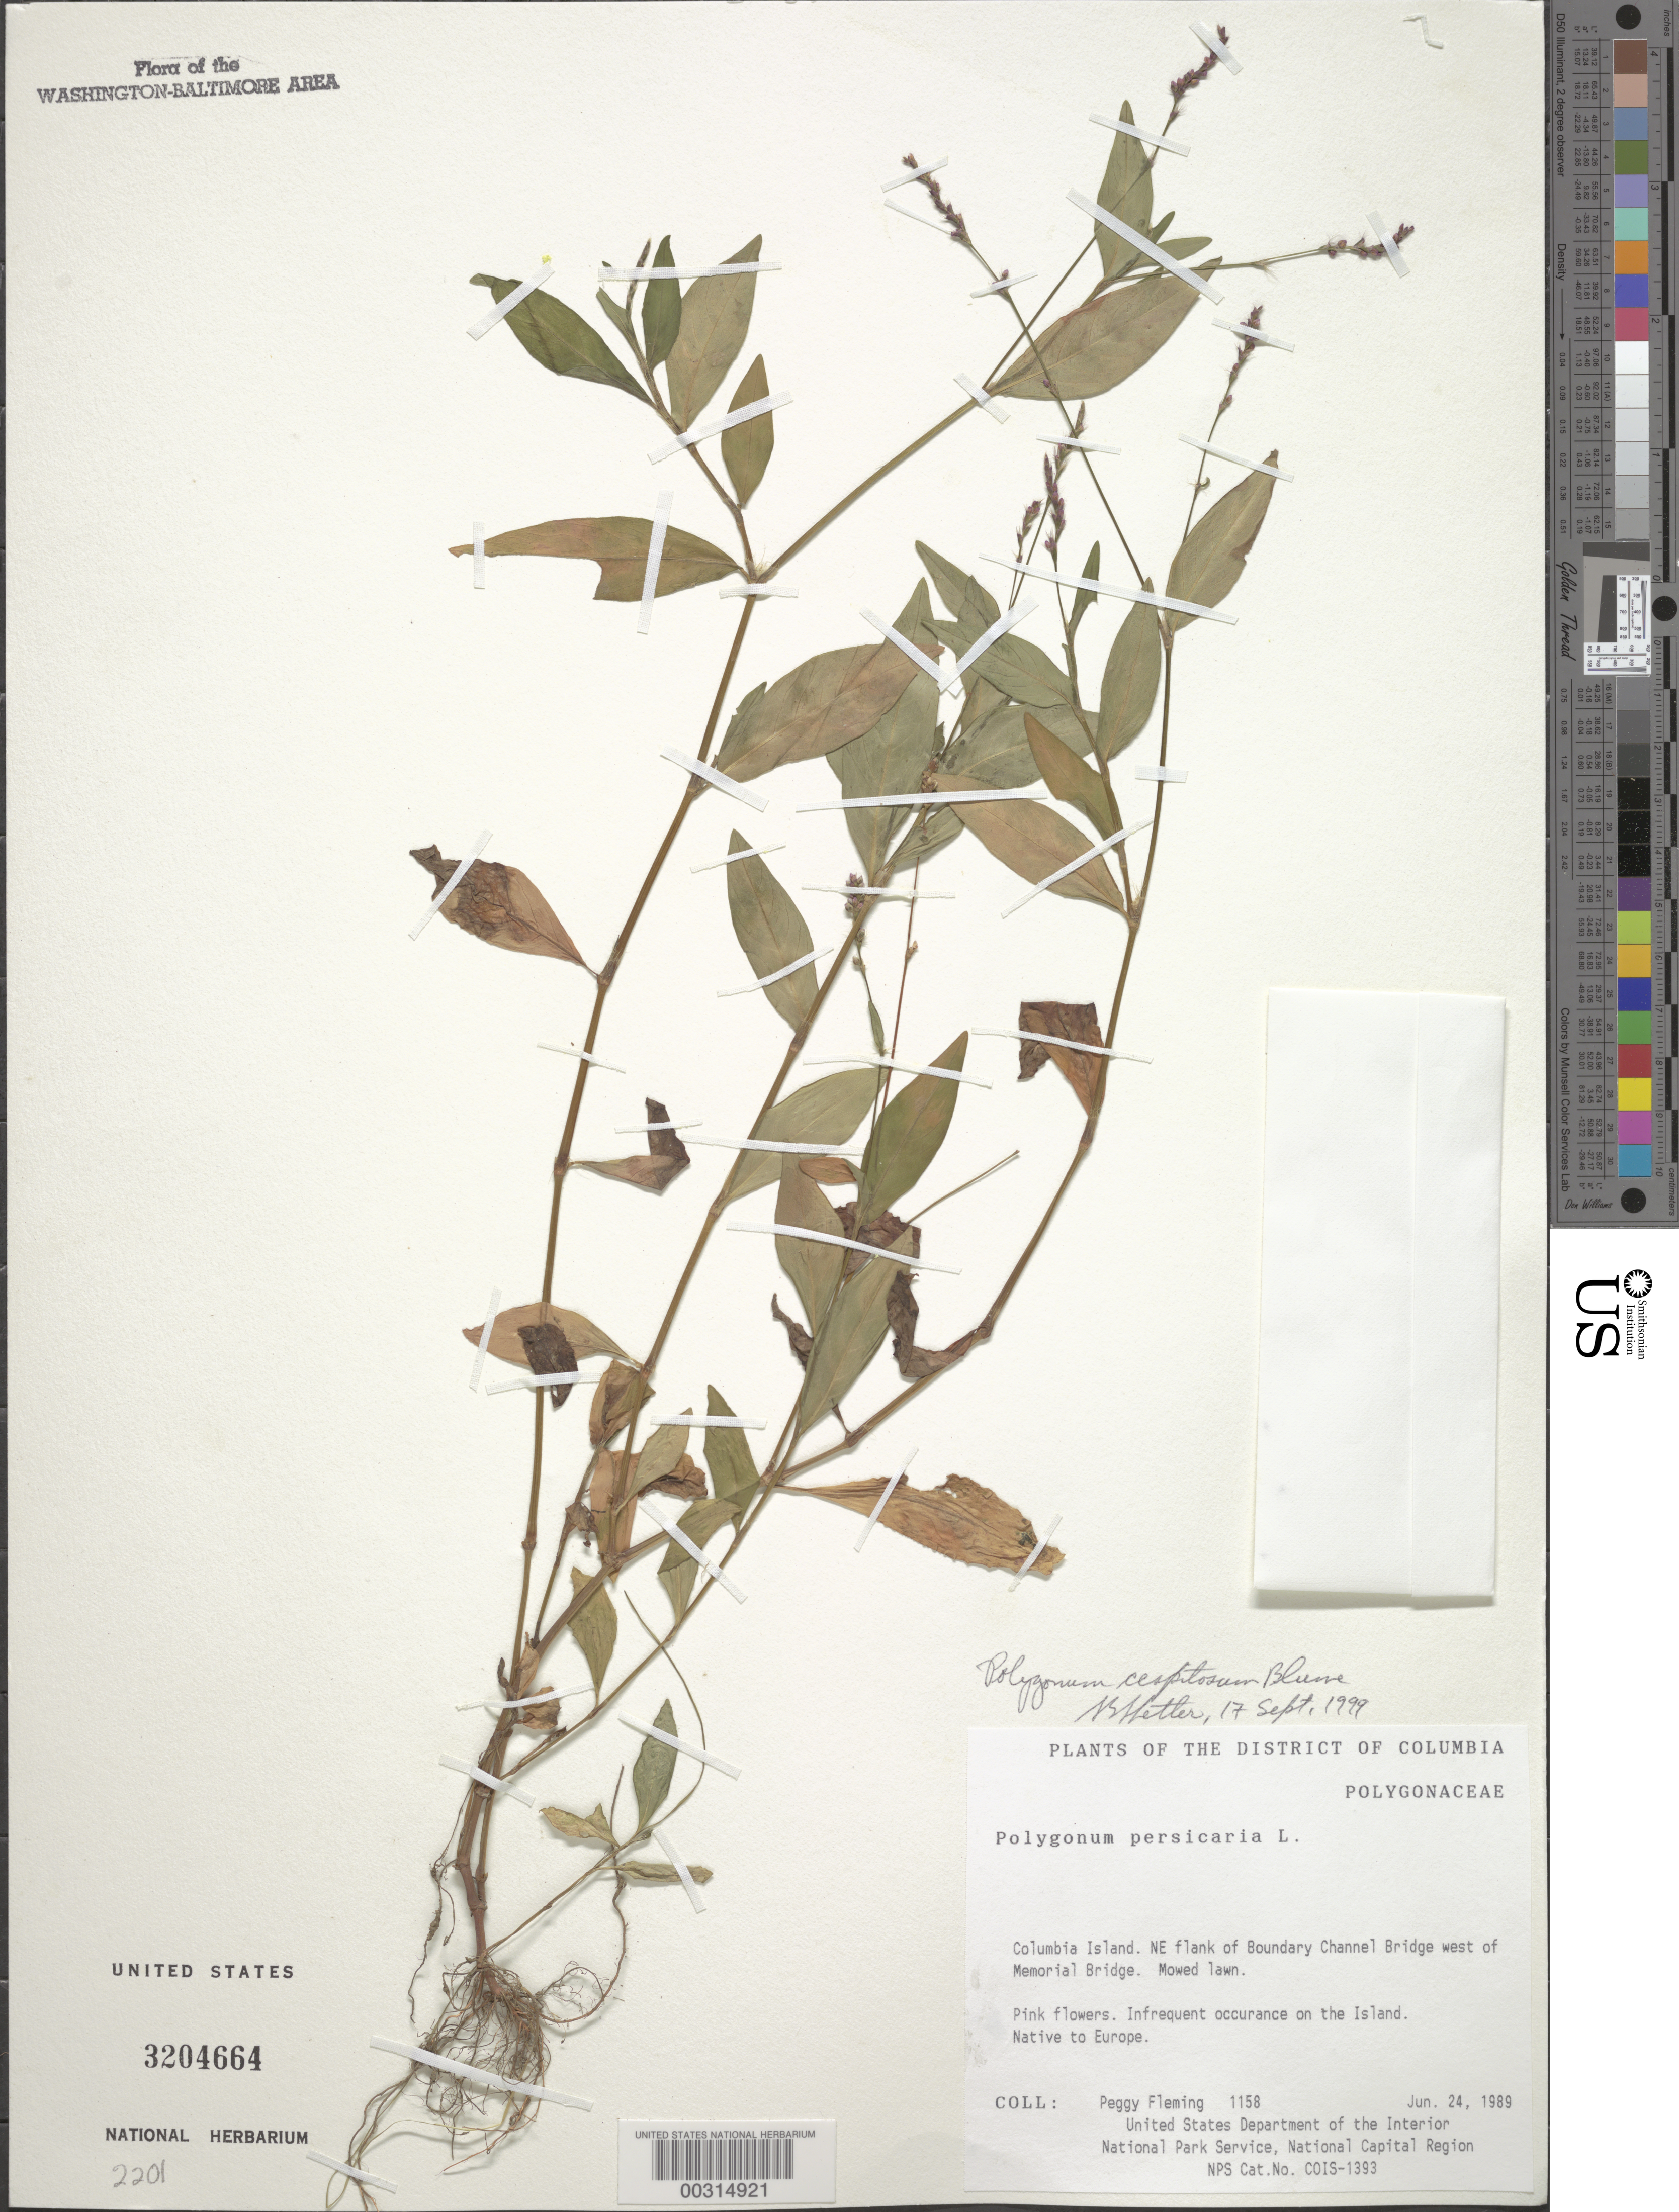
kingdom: Plantae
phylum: Tracheophyta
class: Magnoliopsida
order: Caryophyllales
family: Polygonaceae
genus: Persicaria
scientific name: Persicaria longiseta (Bruijn) Kitag.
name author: (Bruijn &) Kitag.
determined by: Atha, D. E.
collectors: P. Fleming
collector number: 1158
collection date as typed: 24 Jun 1989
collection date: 1989-06-24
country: United States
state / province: District of Columbia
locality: Columbia Island, NE flank of Boundary Channel Bridge W of Memorial Bridge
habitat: Mowed lawn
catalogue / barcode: US 3204664